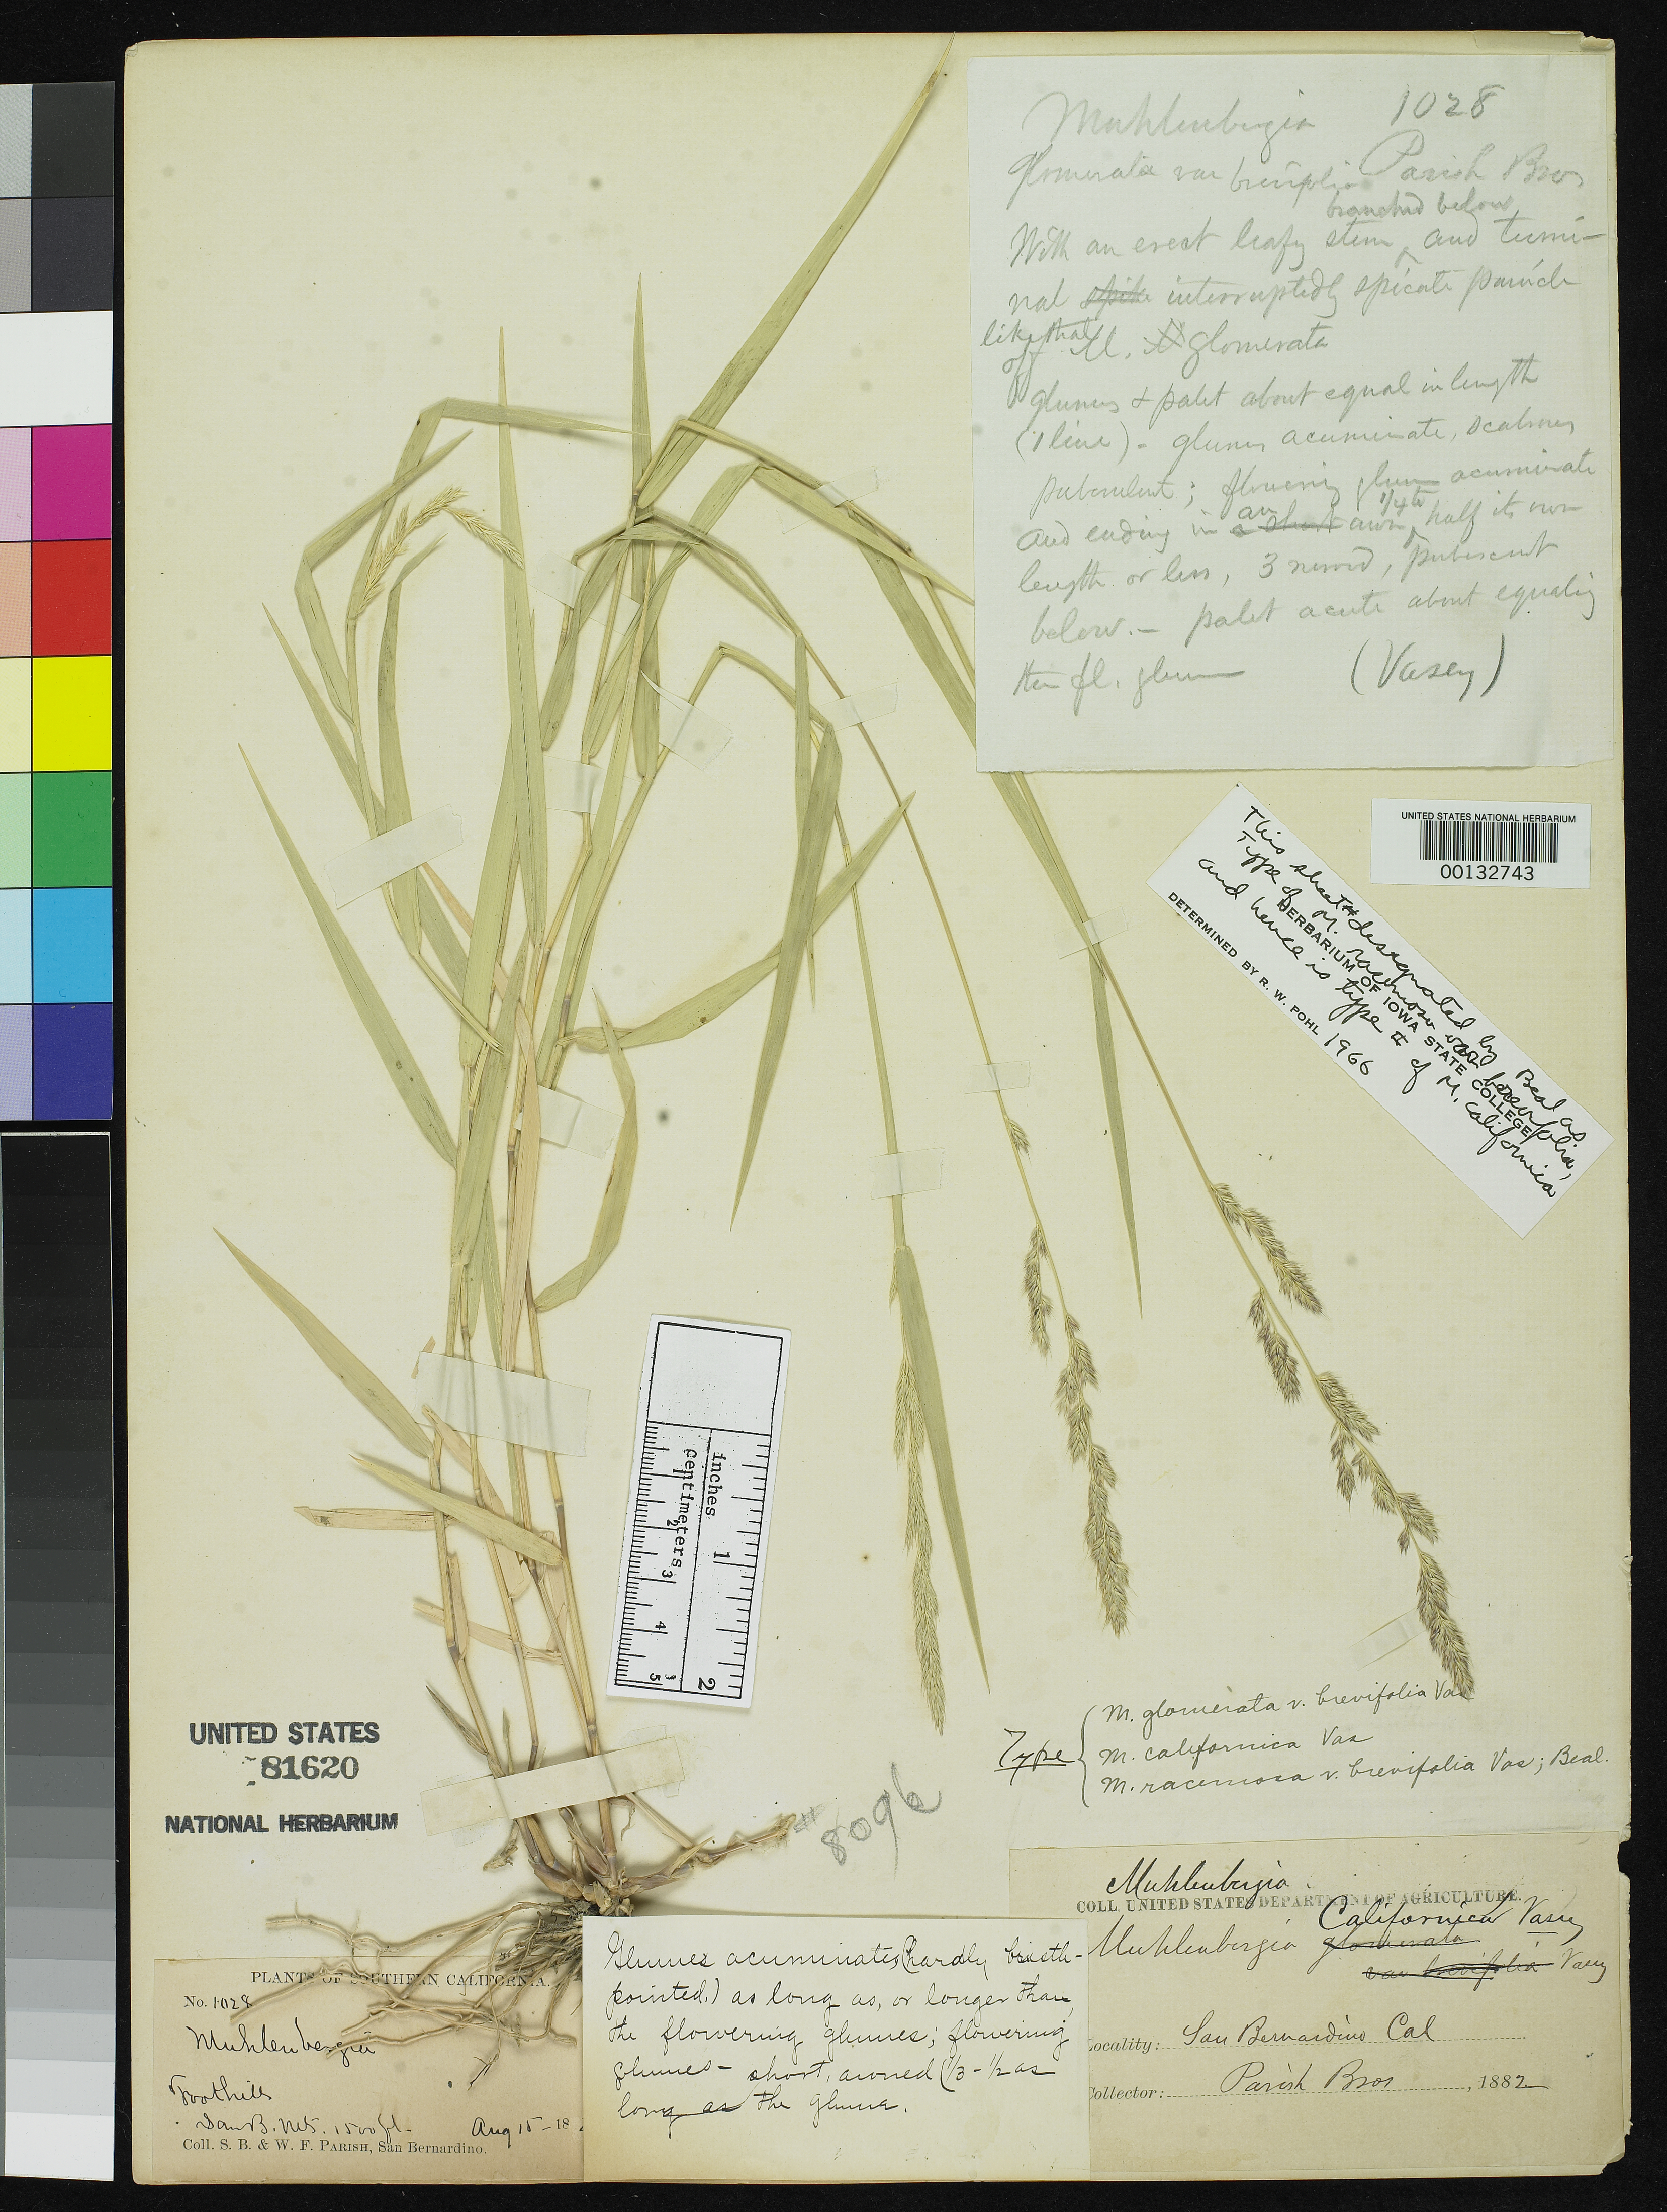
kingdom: Plantae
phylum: Tracheophyta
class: Liliopsida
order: Poales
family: Poaceae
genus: Muhlenbergia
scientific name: Muhlenbergia glomerata var. brevifolia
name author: Vasey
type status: Holotype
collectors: S. B. Parish & W. F. Parish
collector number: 1028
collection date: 1882-08-15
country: United States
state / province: California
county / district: San Bernardino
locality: Southern California, San B. Mts. [San Bernardino Mountains]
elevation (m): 457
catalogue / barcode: US 81620